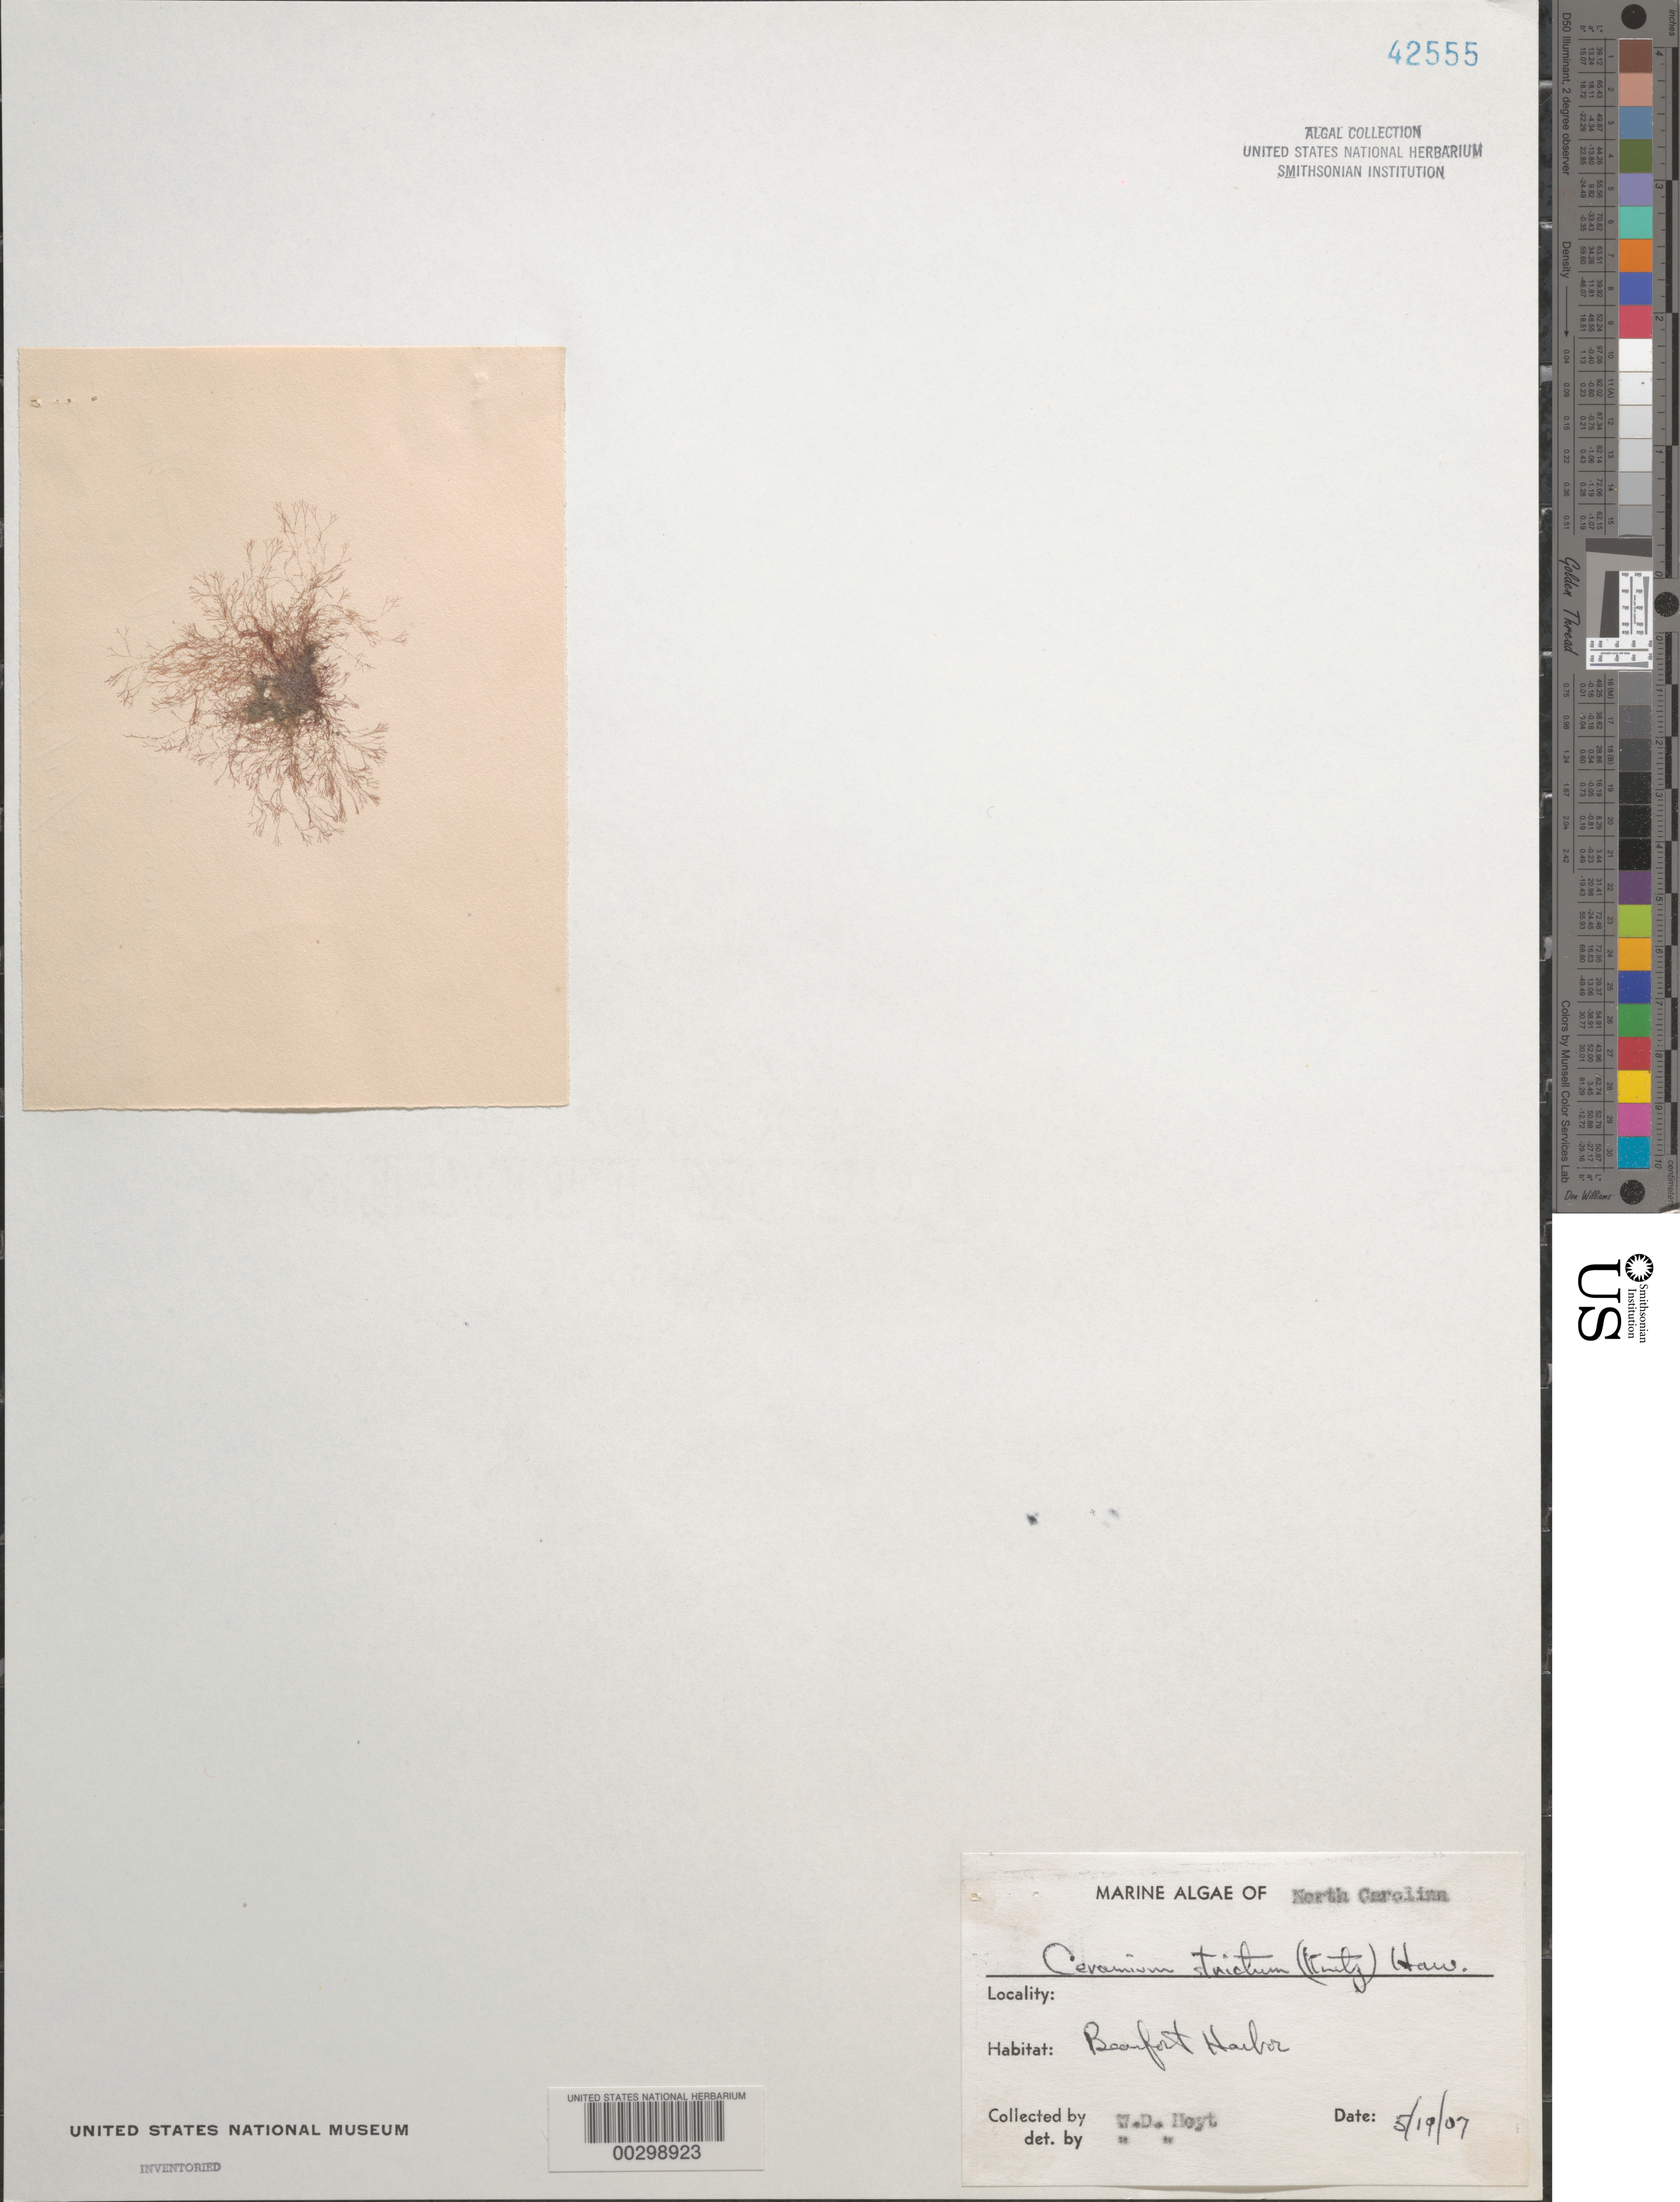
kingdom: Plantae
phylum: Rhodophyta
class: Florideophyceae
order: Ceramiales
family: Ceramiaceae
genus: Ceramium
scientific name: Ceramium strictum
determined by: Hoyt, W. D.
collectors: W. D. Hoyt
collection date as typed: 19 May 1907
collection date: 1907-05-19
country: United States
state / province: North Carolina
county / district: Carteret County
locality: Beaufort Harbor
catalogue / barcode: US 42555